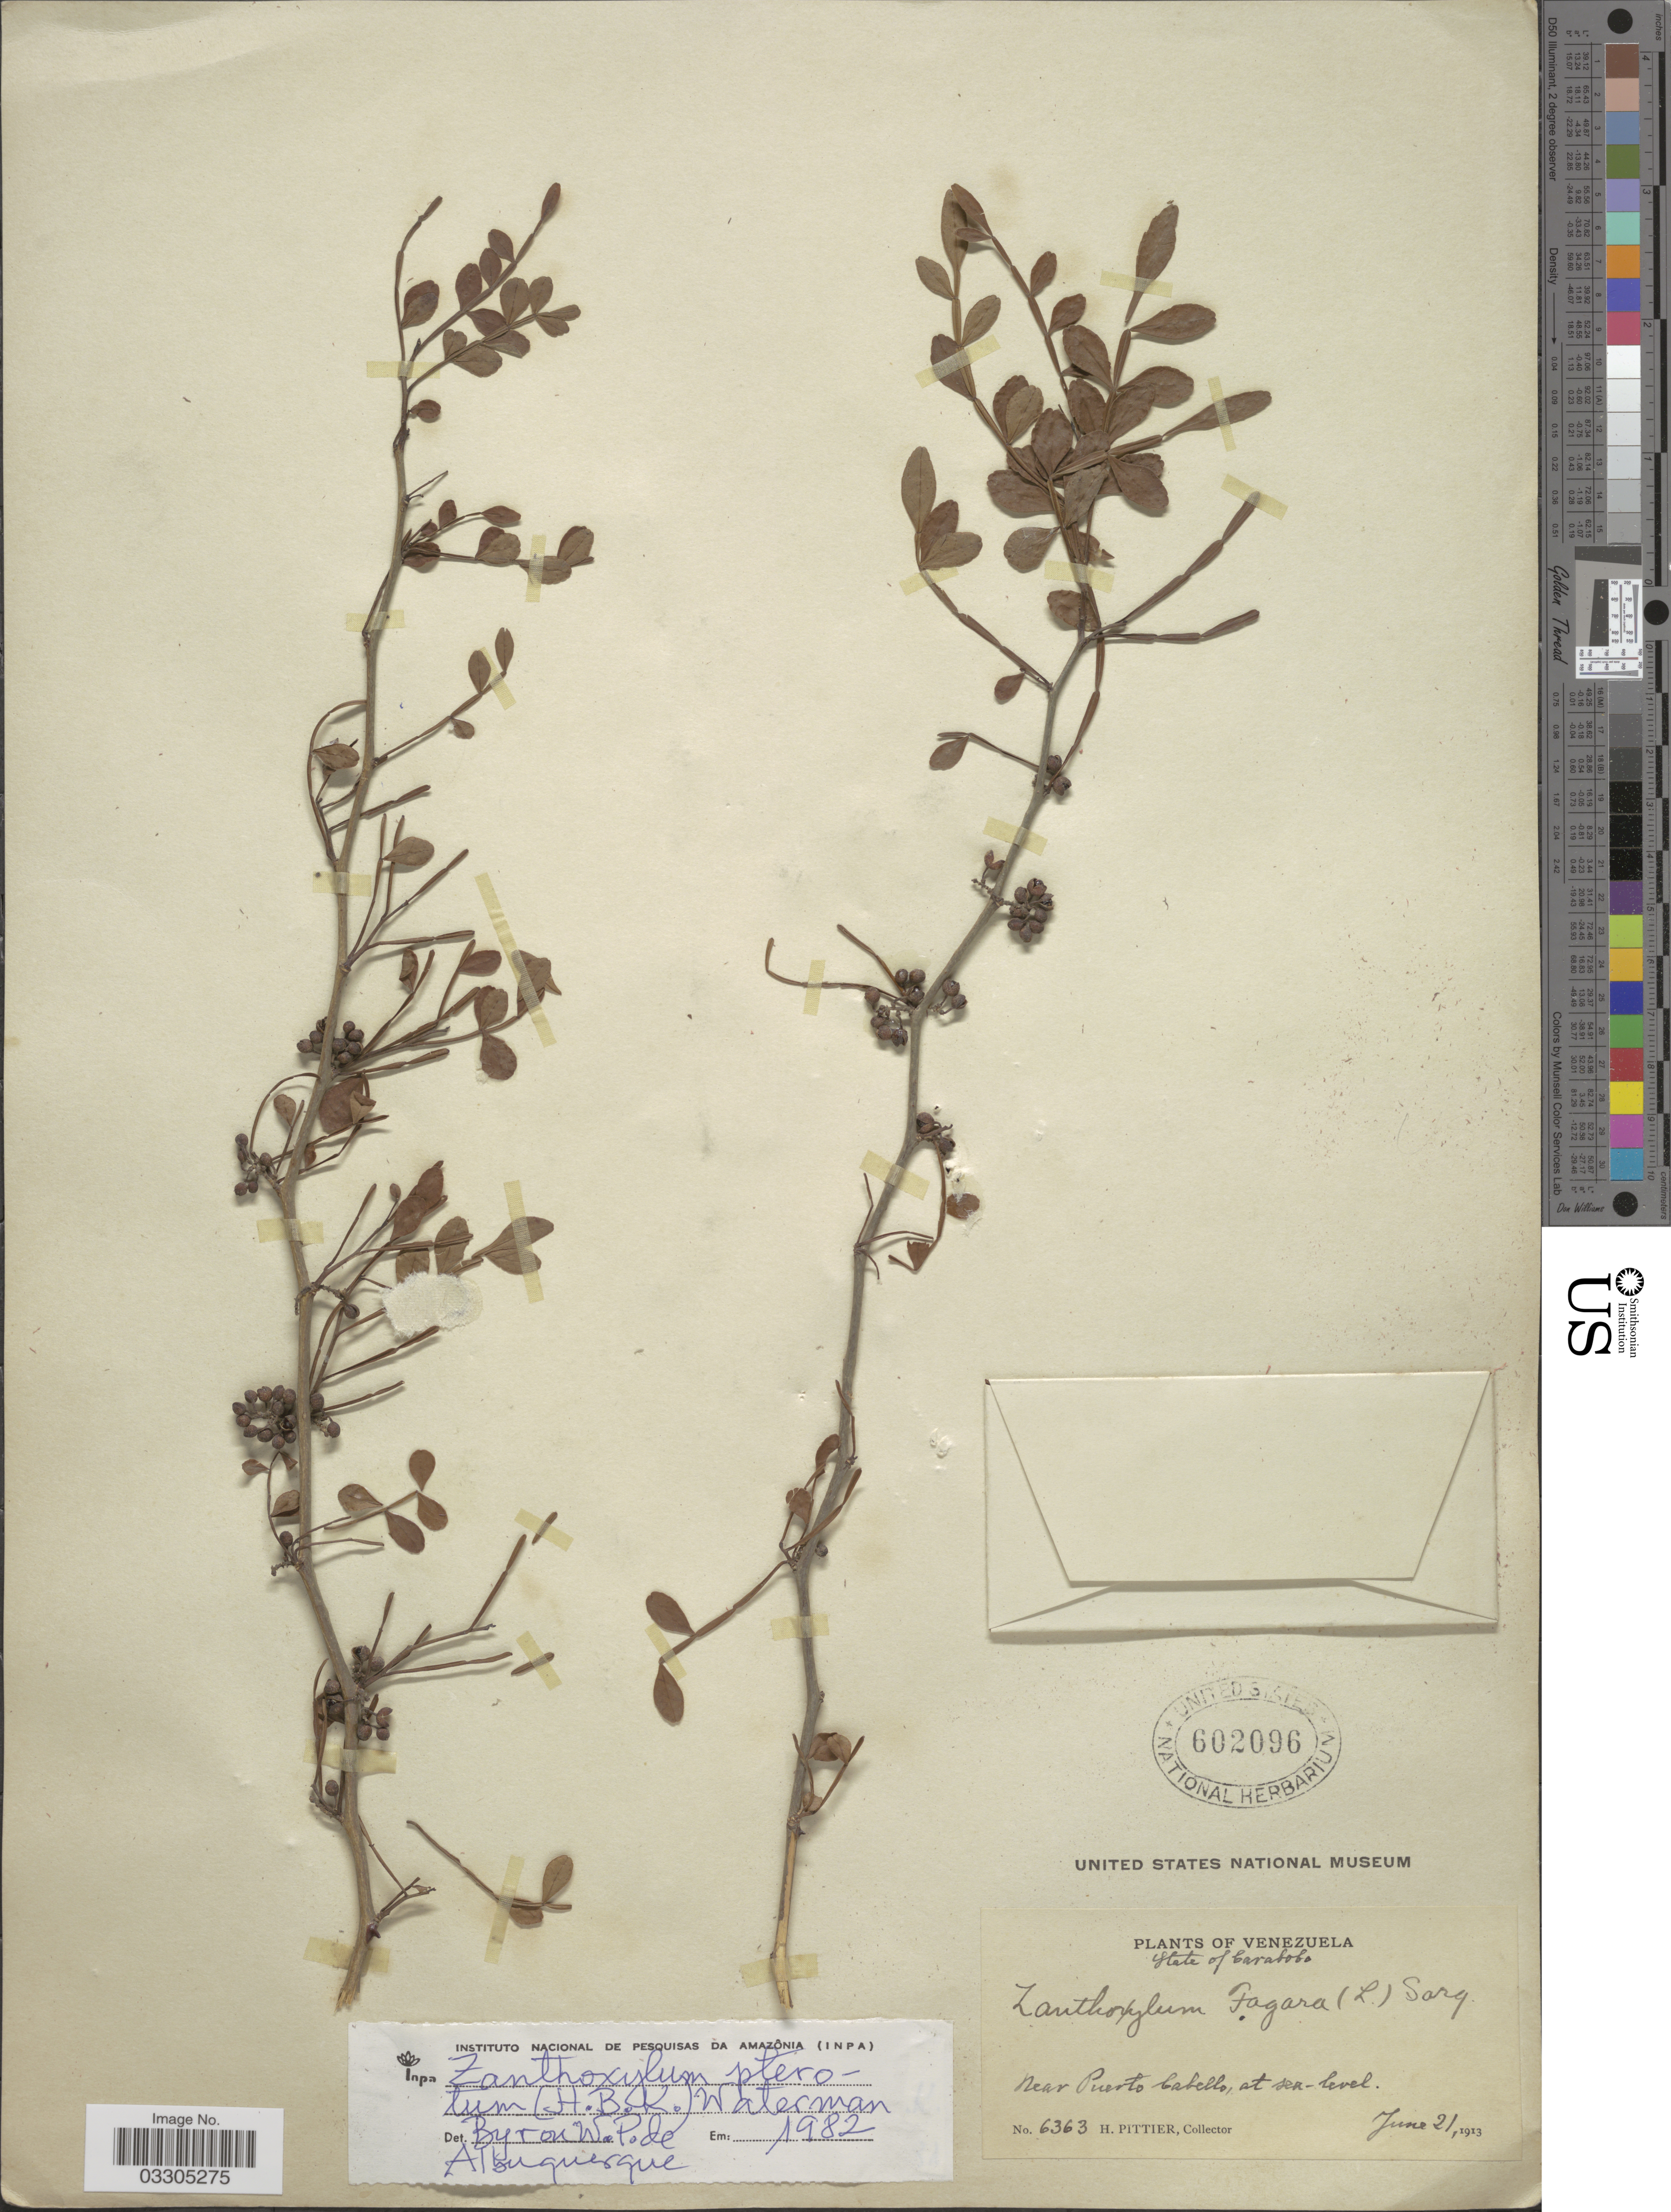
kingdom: Plantae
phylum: Tracheophyta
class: Magnoliopsida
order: Sapindales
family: Rutaceae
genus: Zanthoxylum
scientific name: Zanthoxylum fagara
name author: (L.) Sarg.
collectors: H. F. Pittier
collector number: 6363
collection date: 1913-06-21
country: Venezuela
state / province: Carabobo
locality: Near Puerto Cabello.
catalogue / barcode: US 602096